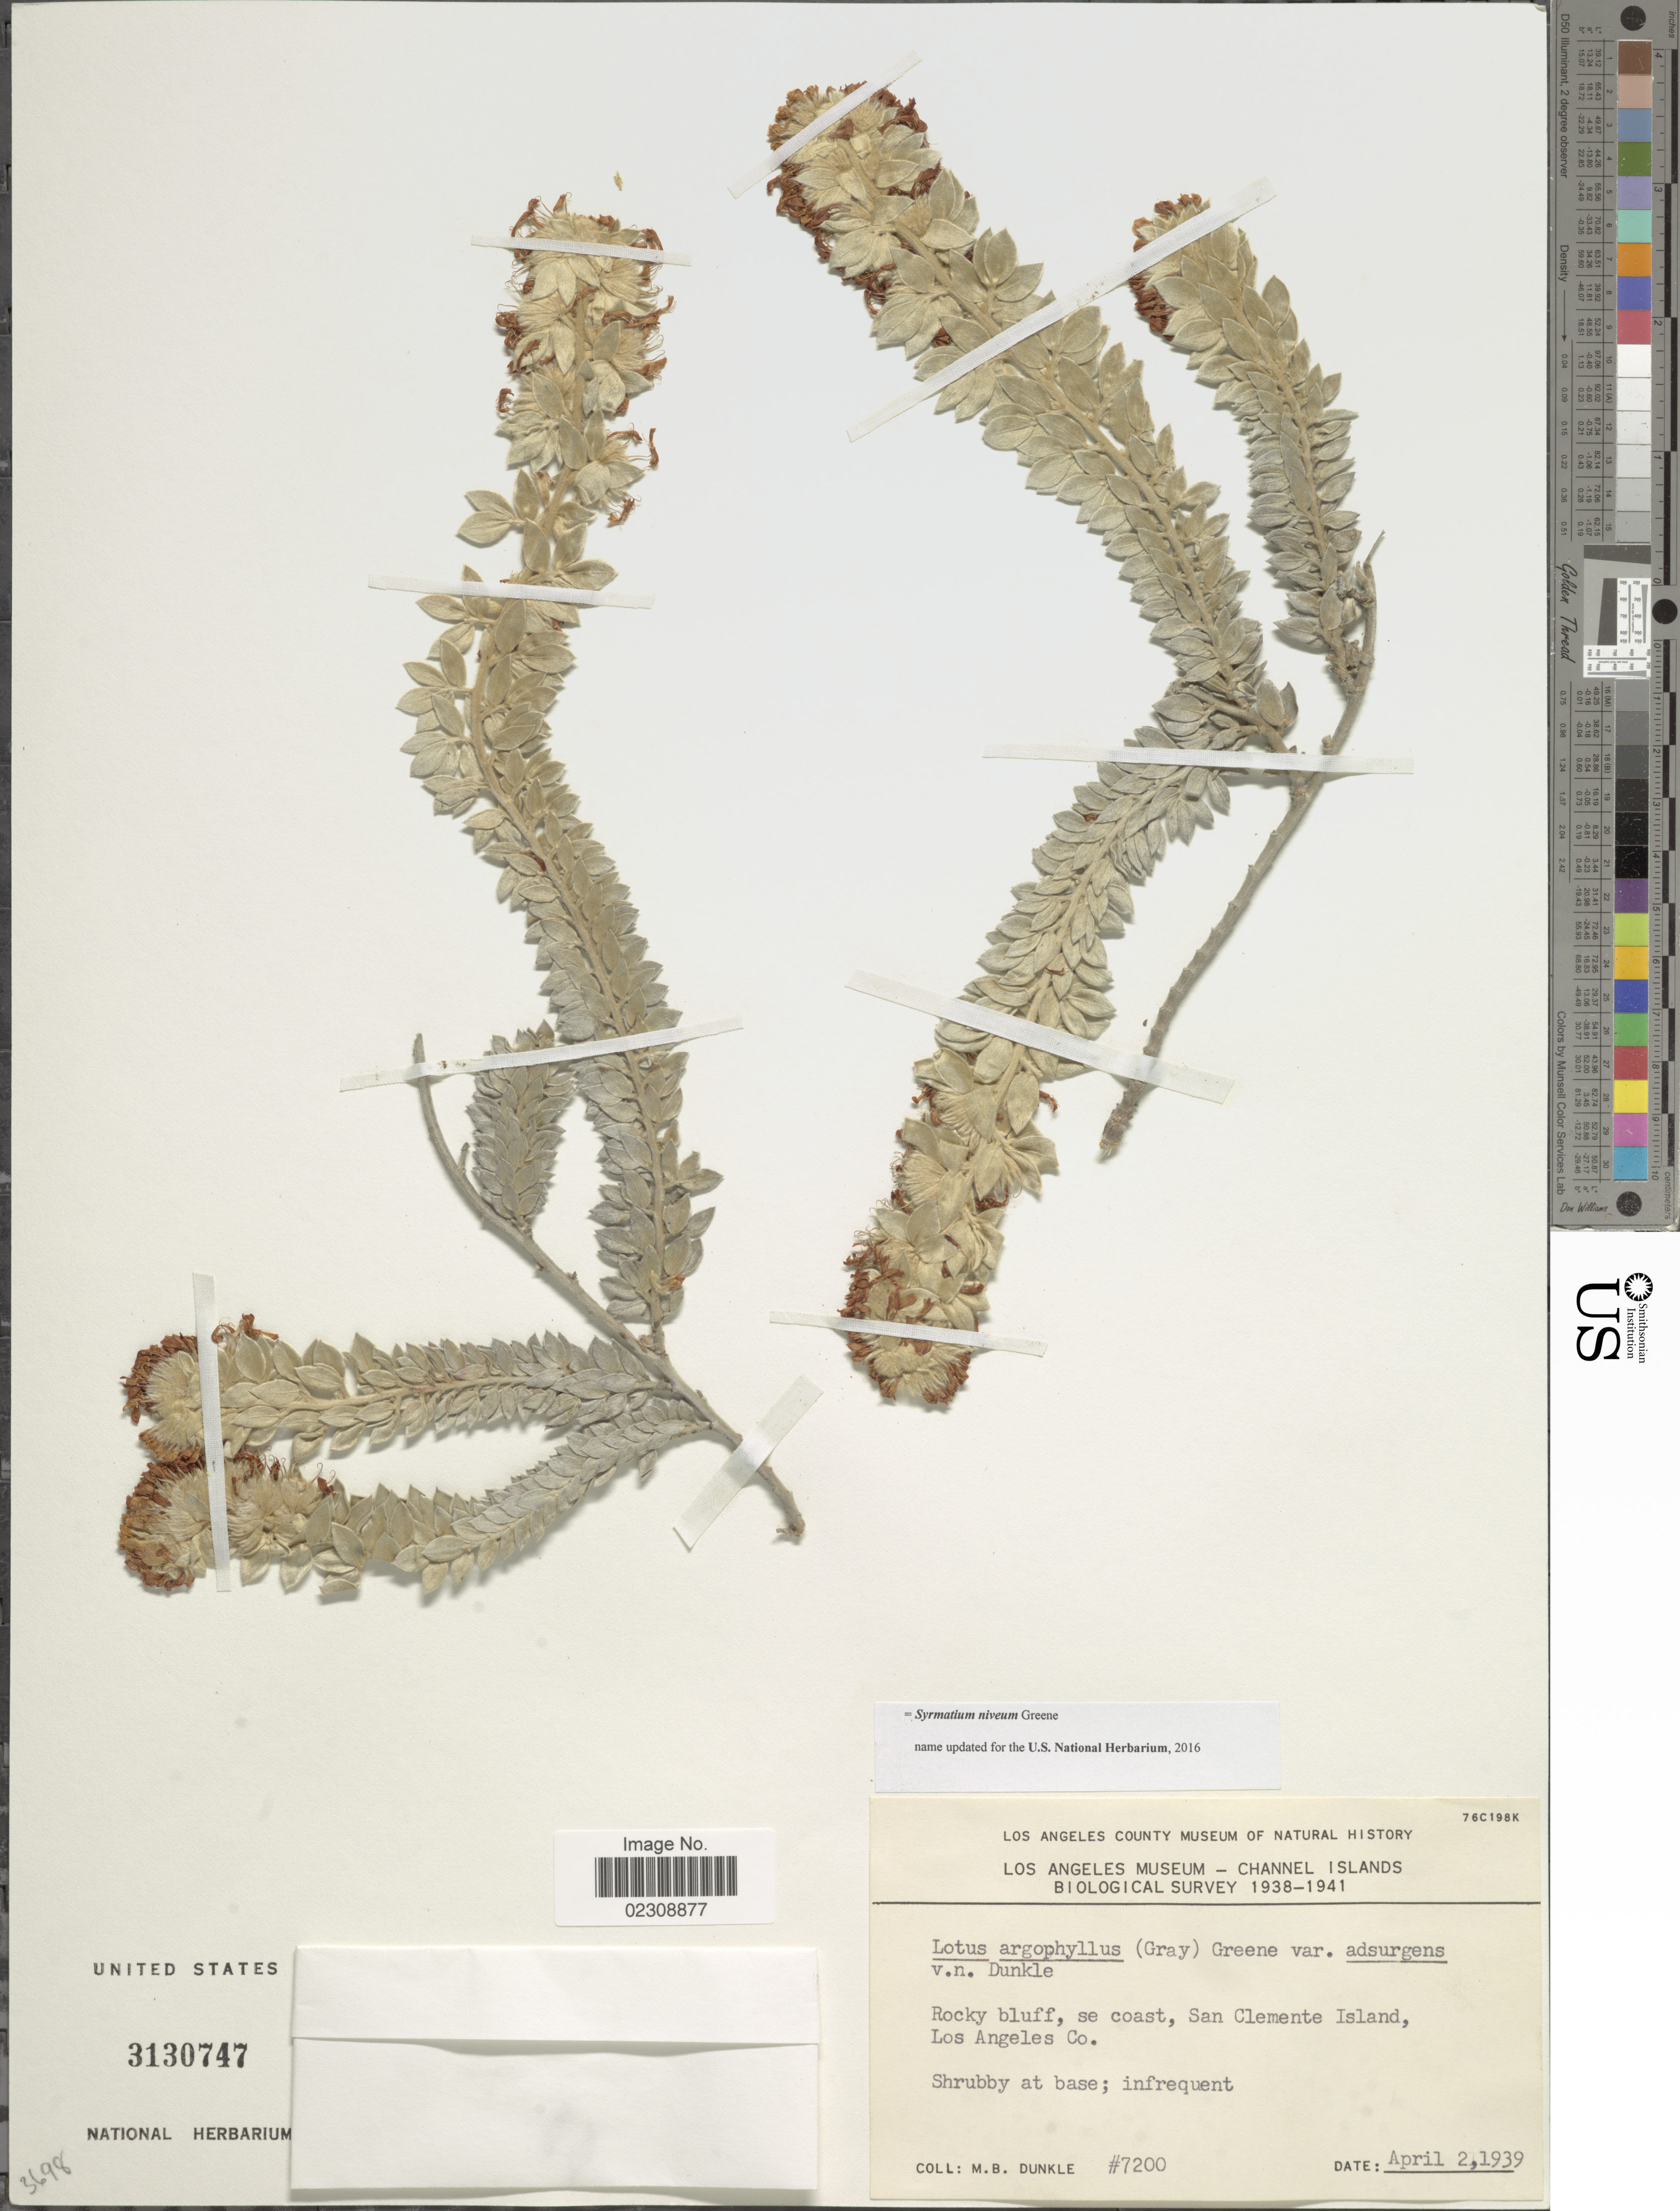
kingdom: Plantae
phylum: Tracheophyta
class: Magnoliopsida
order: Fabales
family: Fabaceae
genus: Syrmatium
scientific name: Syrmatium niveum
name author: Greene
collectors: M. Dunkle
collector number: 7200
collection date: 1939-04-02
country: United States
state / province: California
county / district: Los Angeles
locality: Se coast, San Clemente Island, Los Angeles Co.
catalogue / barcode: US 3130747